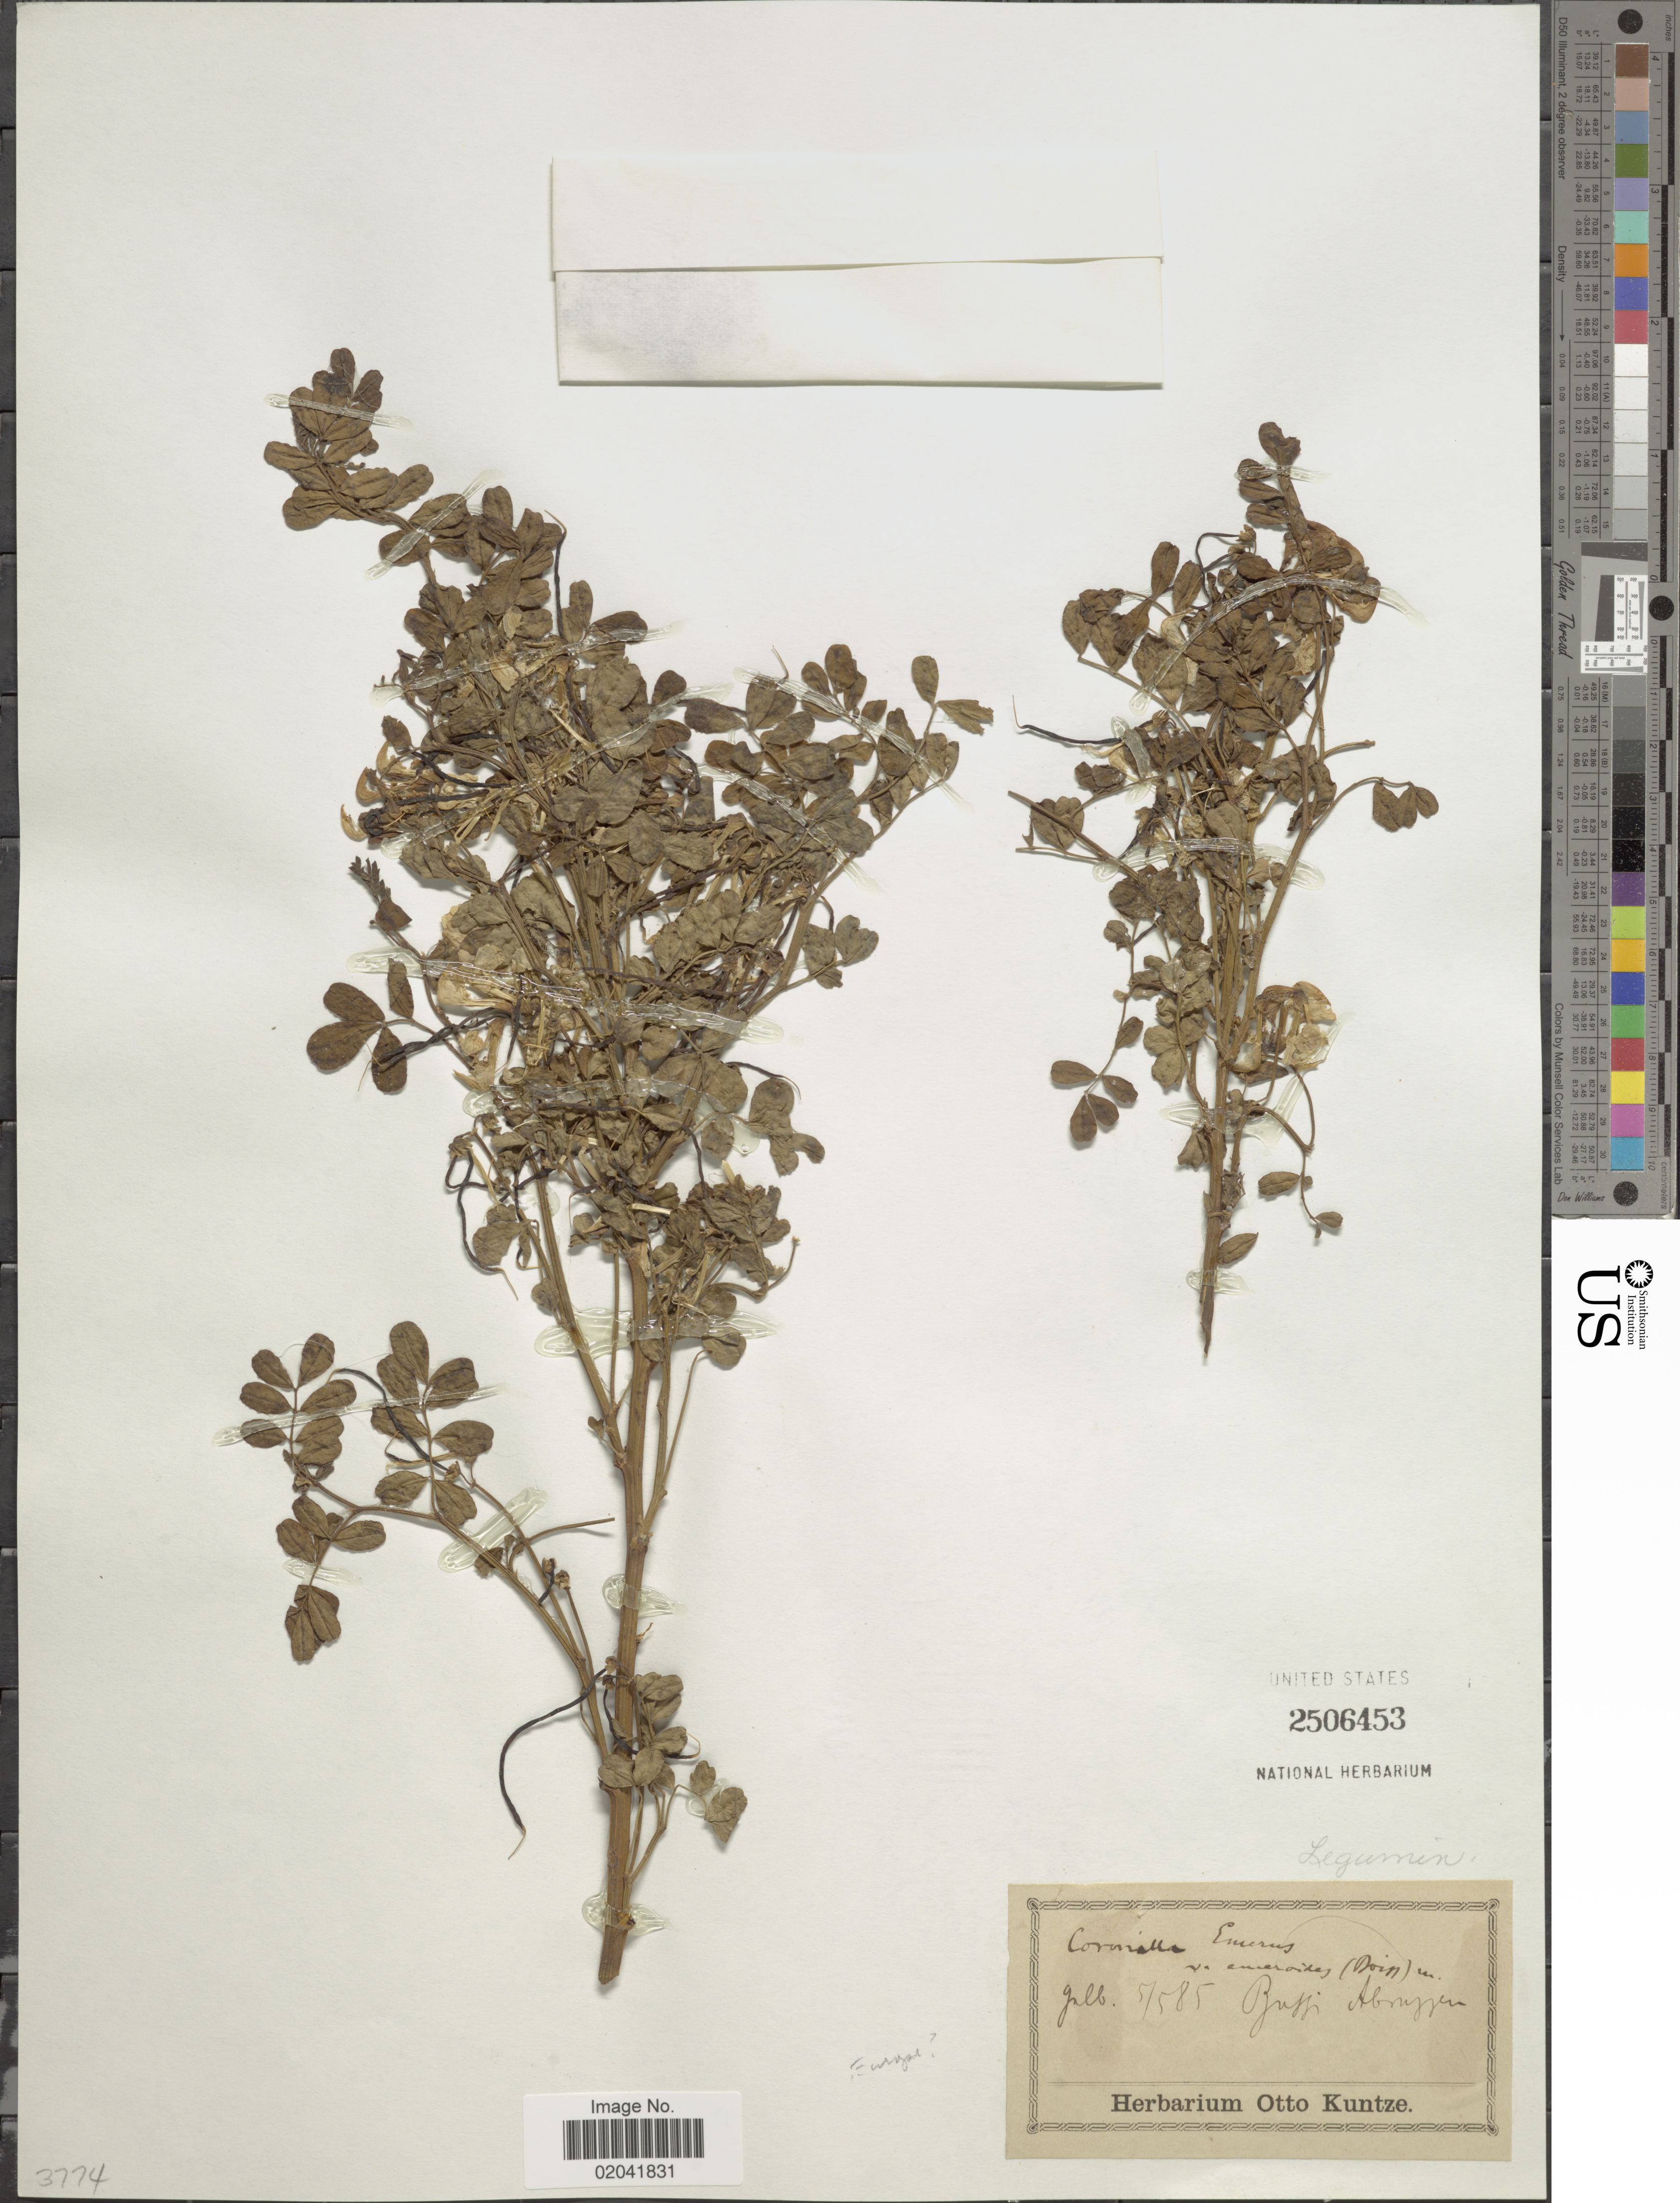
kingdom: Plantae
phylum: Tracheophyta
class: Magnoliopsida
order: Fabales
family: Fabaceae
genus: Coronilla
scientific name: Coronilla emerus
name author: L.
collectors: ex herb. Otto Kuntze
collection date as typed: Transcribed d/m/y: 5/5/85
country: Italy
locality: Bluffs Abry [illegible text]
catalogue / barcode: US 2506453